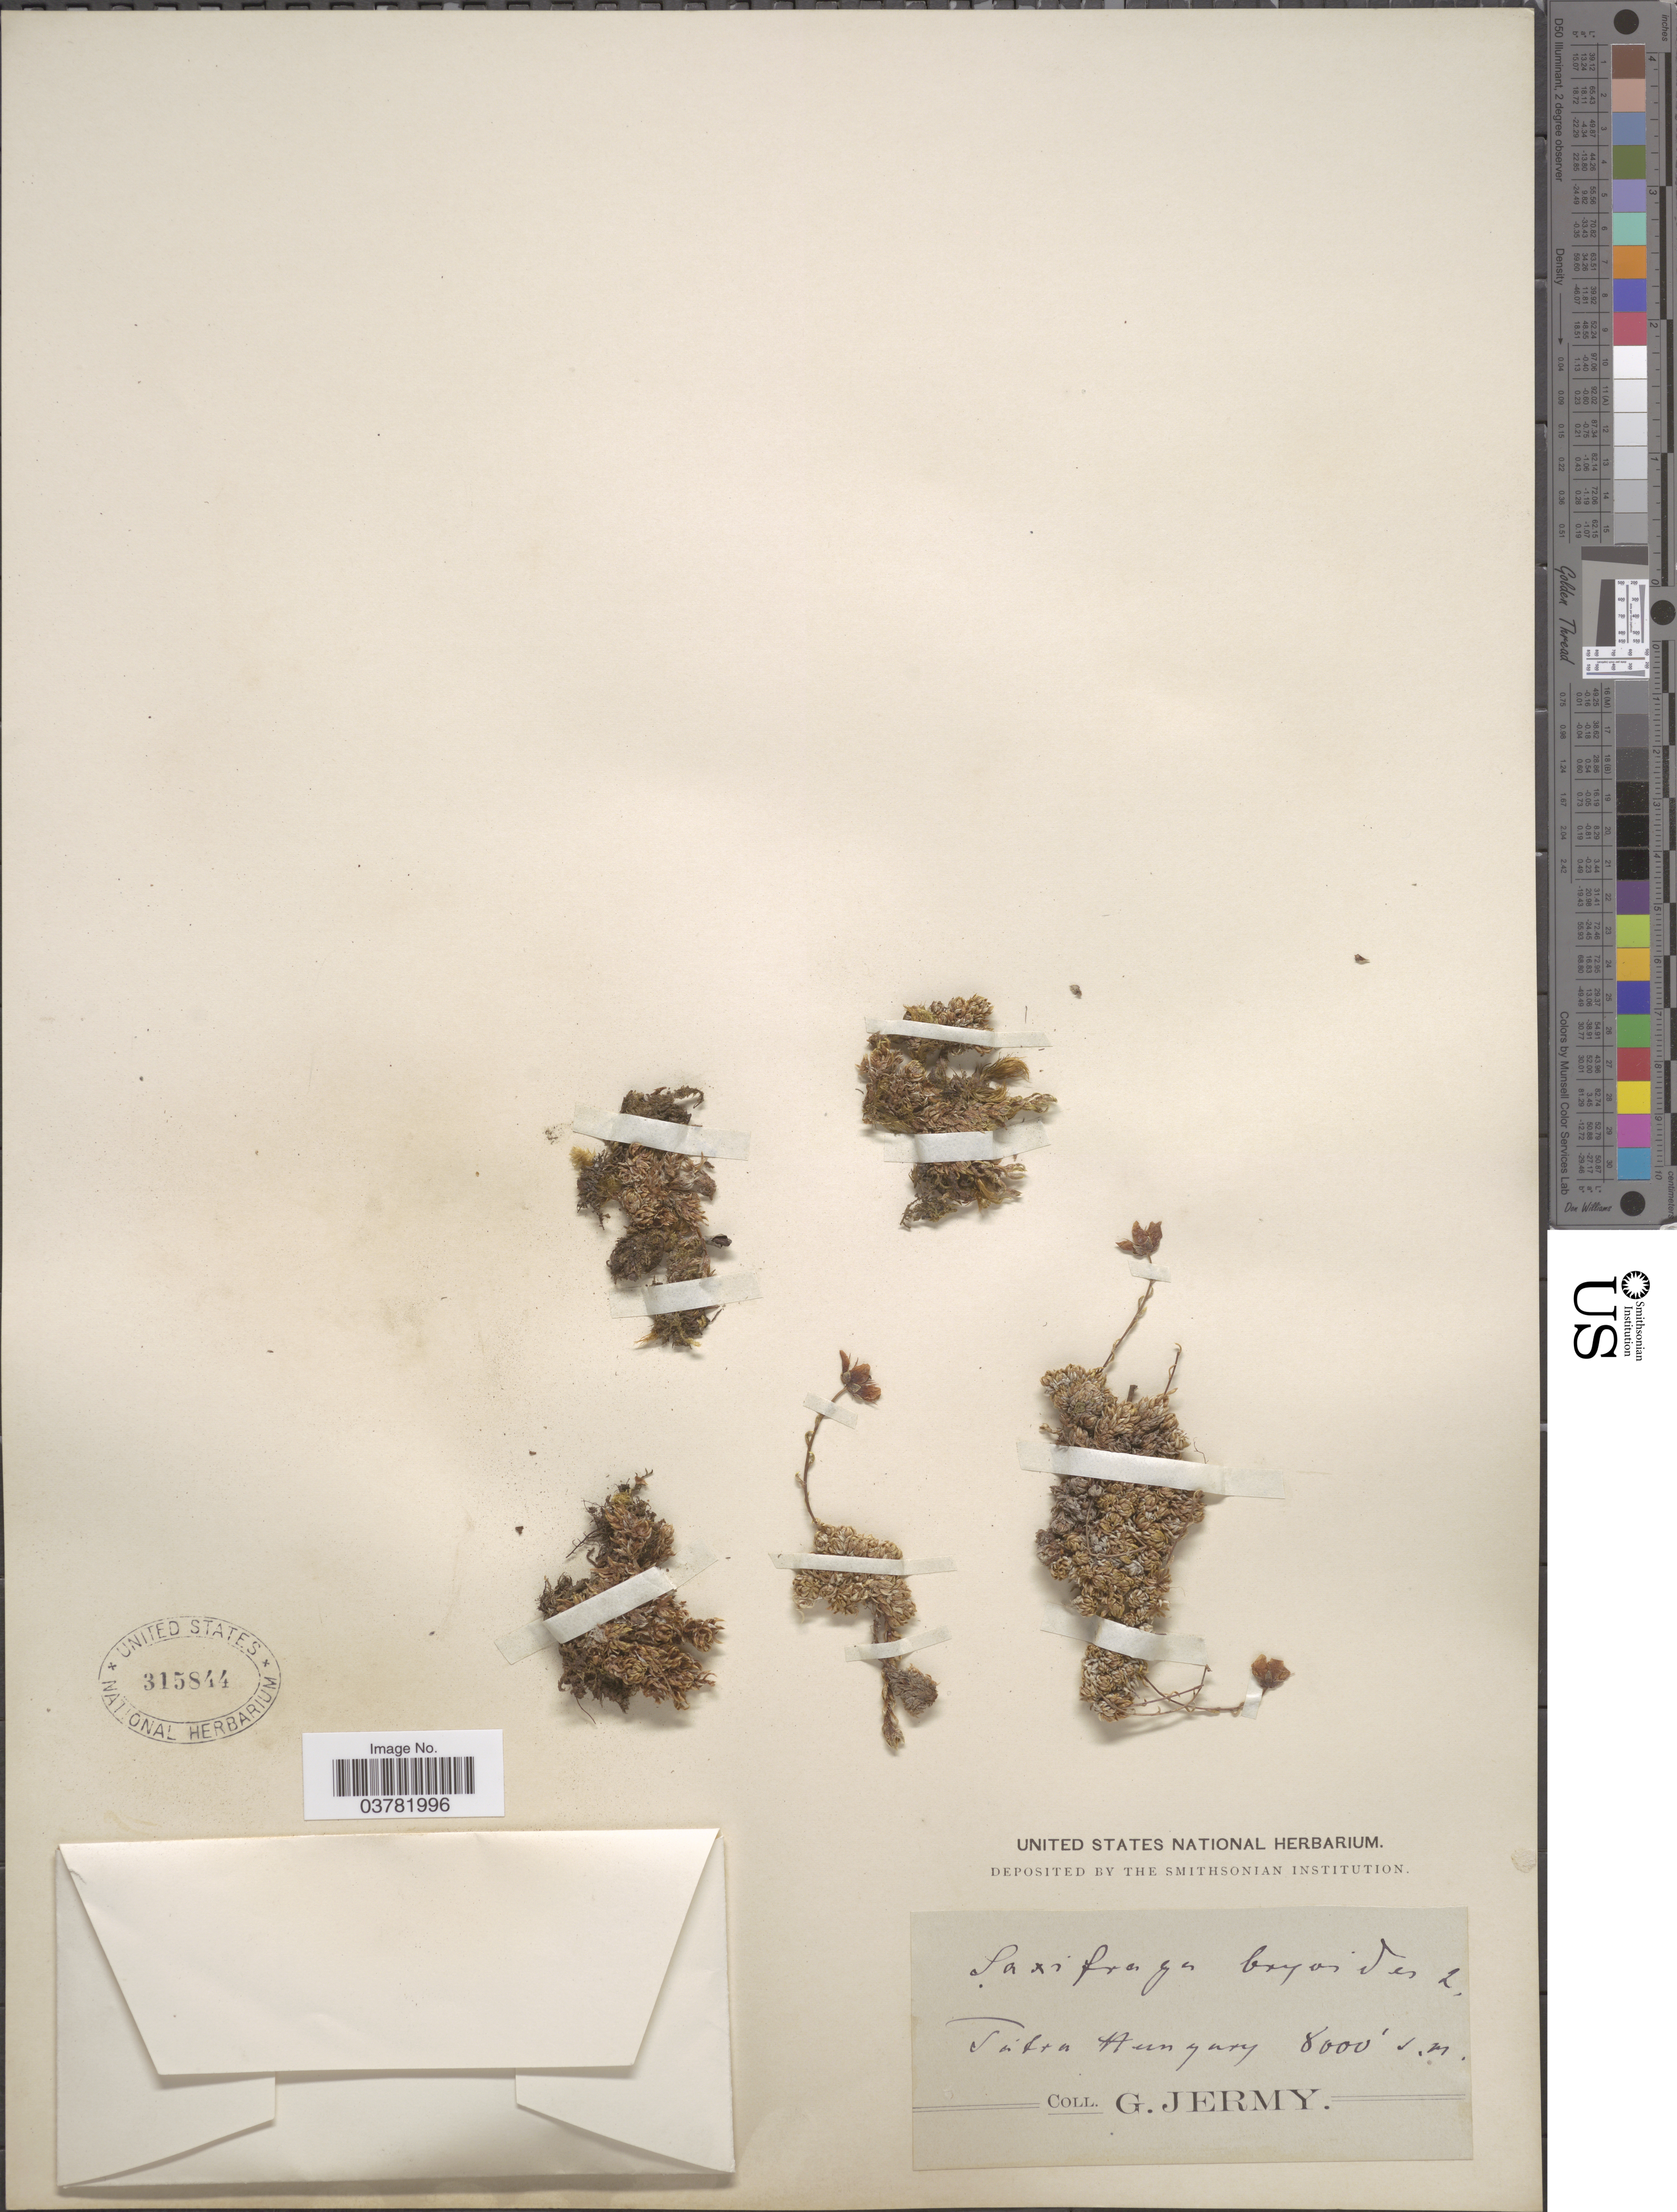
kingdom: Plantae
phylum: Tracheophyta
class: Magnoliopsida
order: Saxifragales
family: Saxifragaceae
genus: Saxifraga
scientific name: Saxifraga bryoides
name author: L.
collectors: G. Jermy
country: Hungary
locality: [illegible text] Hungary.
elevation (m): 2438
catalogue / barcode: US 315844